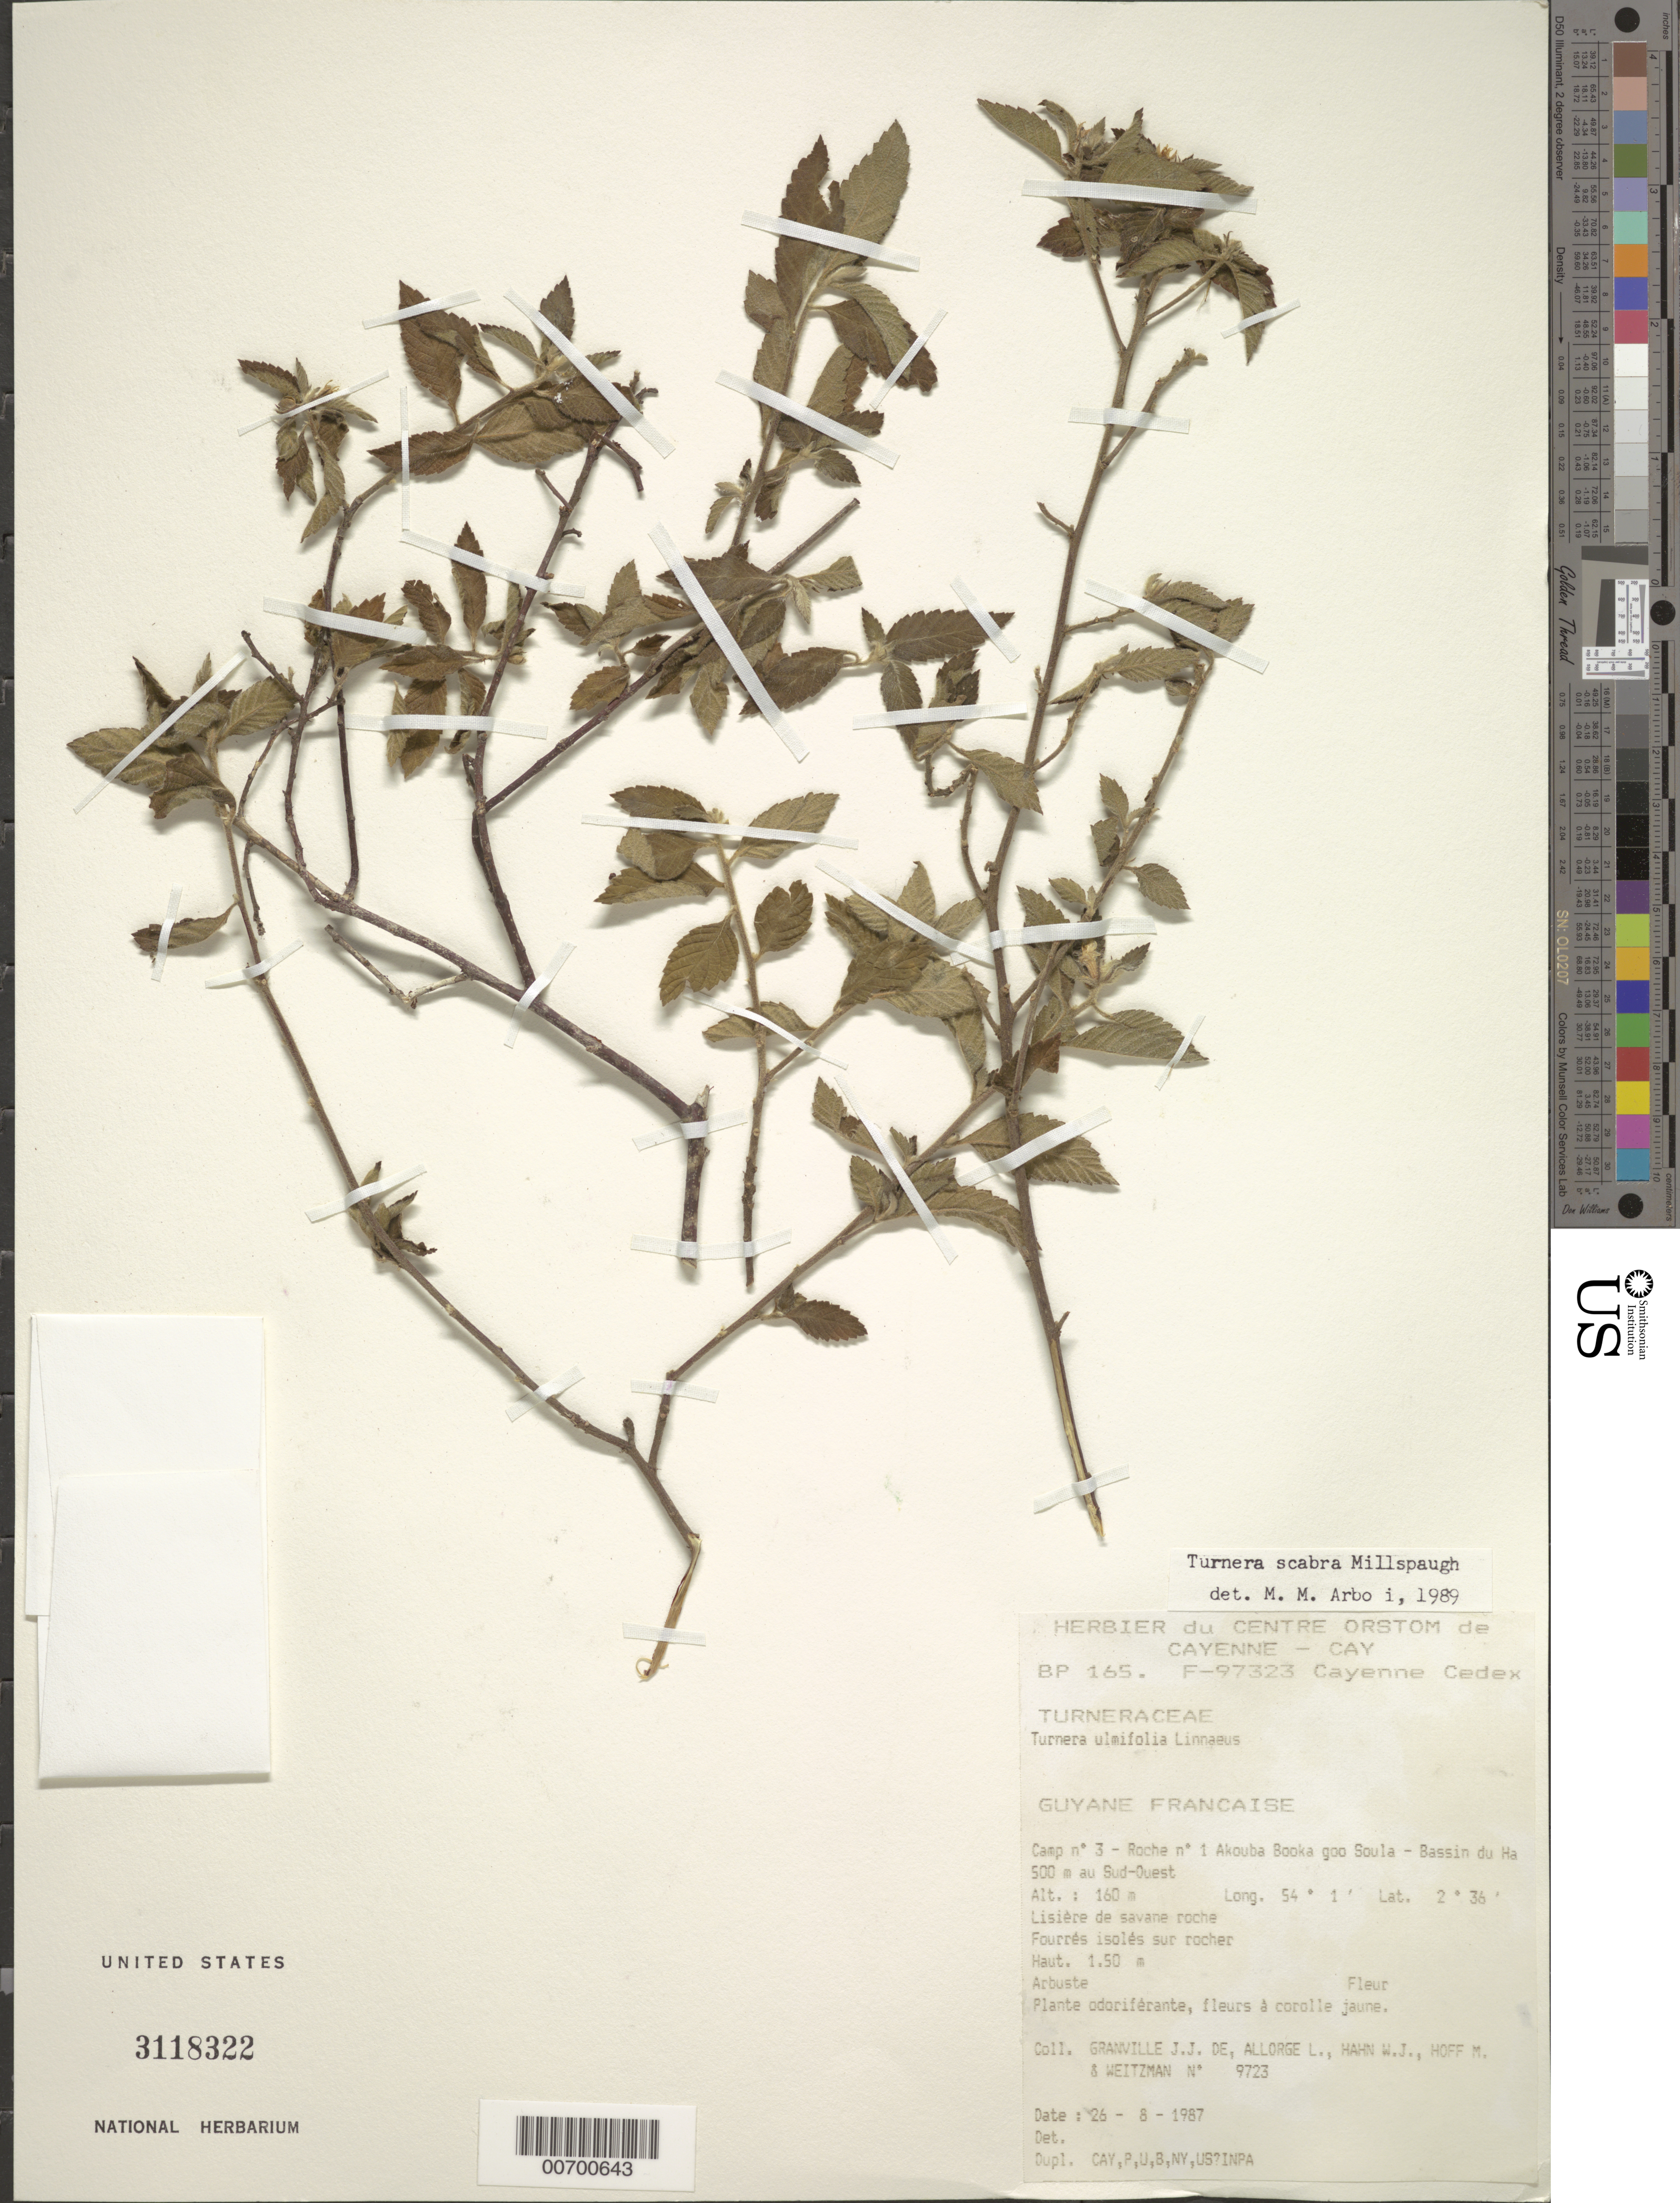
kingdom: Plantae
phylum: Tracheophyta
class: Magnoliopsida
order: Malpighiales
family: Turneraceae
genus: Turnera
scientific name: Turnera scabra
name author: Millsp.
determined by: Arbo, M. M.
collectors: J.-J. de Granville, L. Allorge, W. J. Hahn, M. Hoff & A. L. Weitzman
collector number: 9723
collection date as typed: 26-Aug-87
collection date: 1987-08-26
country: French Guiana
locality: Akouba Booka goo Soula, Camp #3, Roche no. 1, Bassin du Haut-Marouini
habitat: Lisière de savane roche,fourrés isolés sur rocher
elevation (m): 160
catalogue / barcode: US 3118322